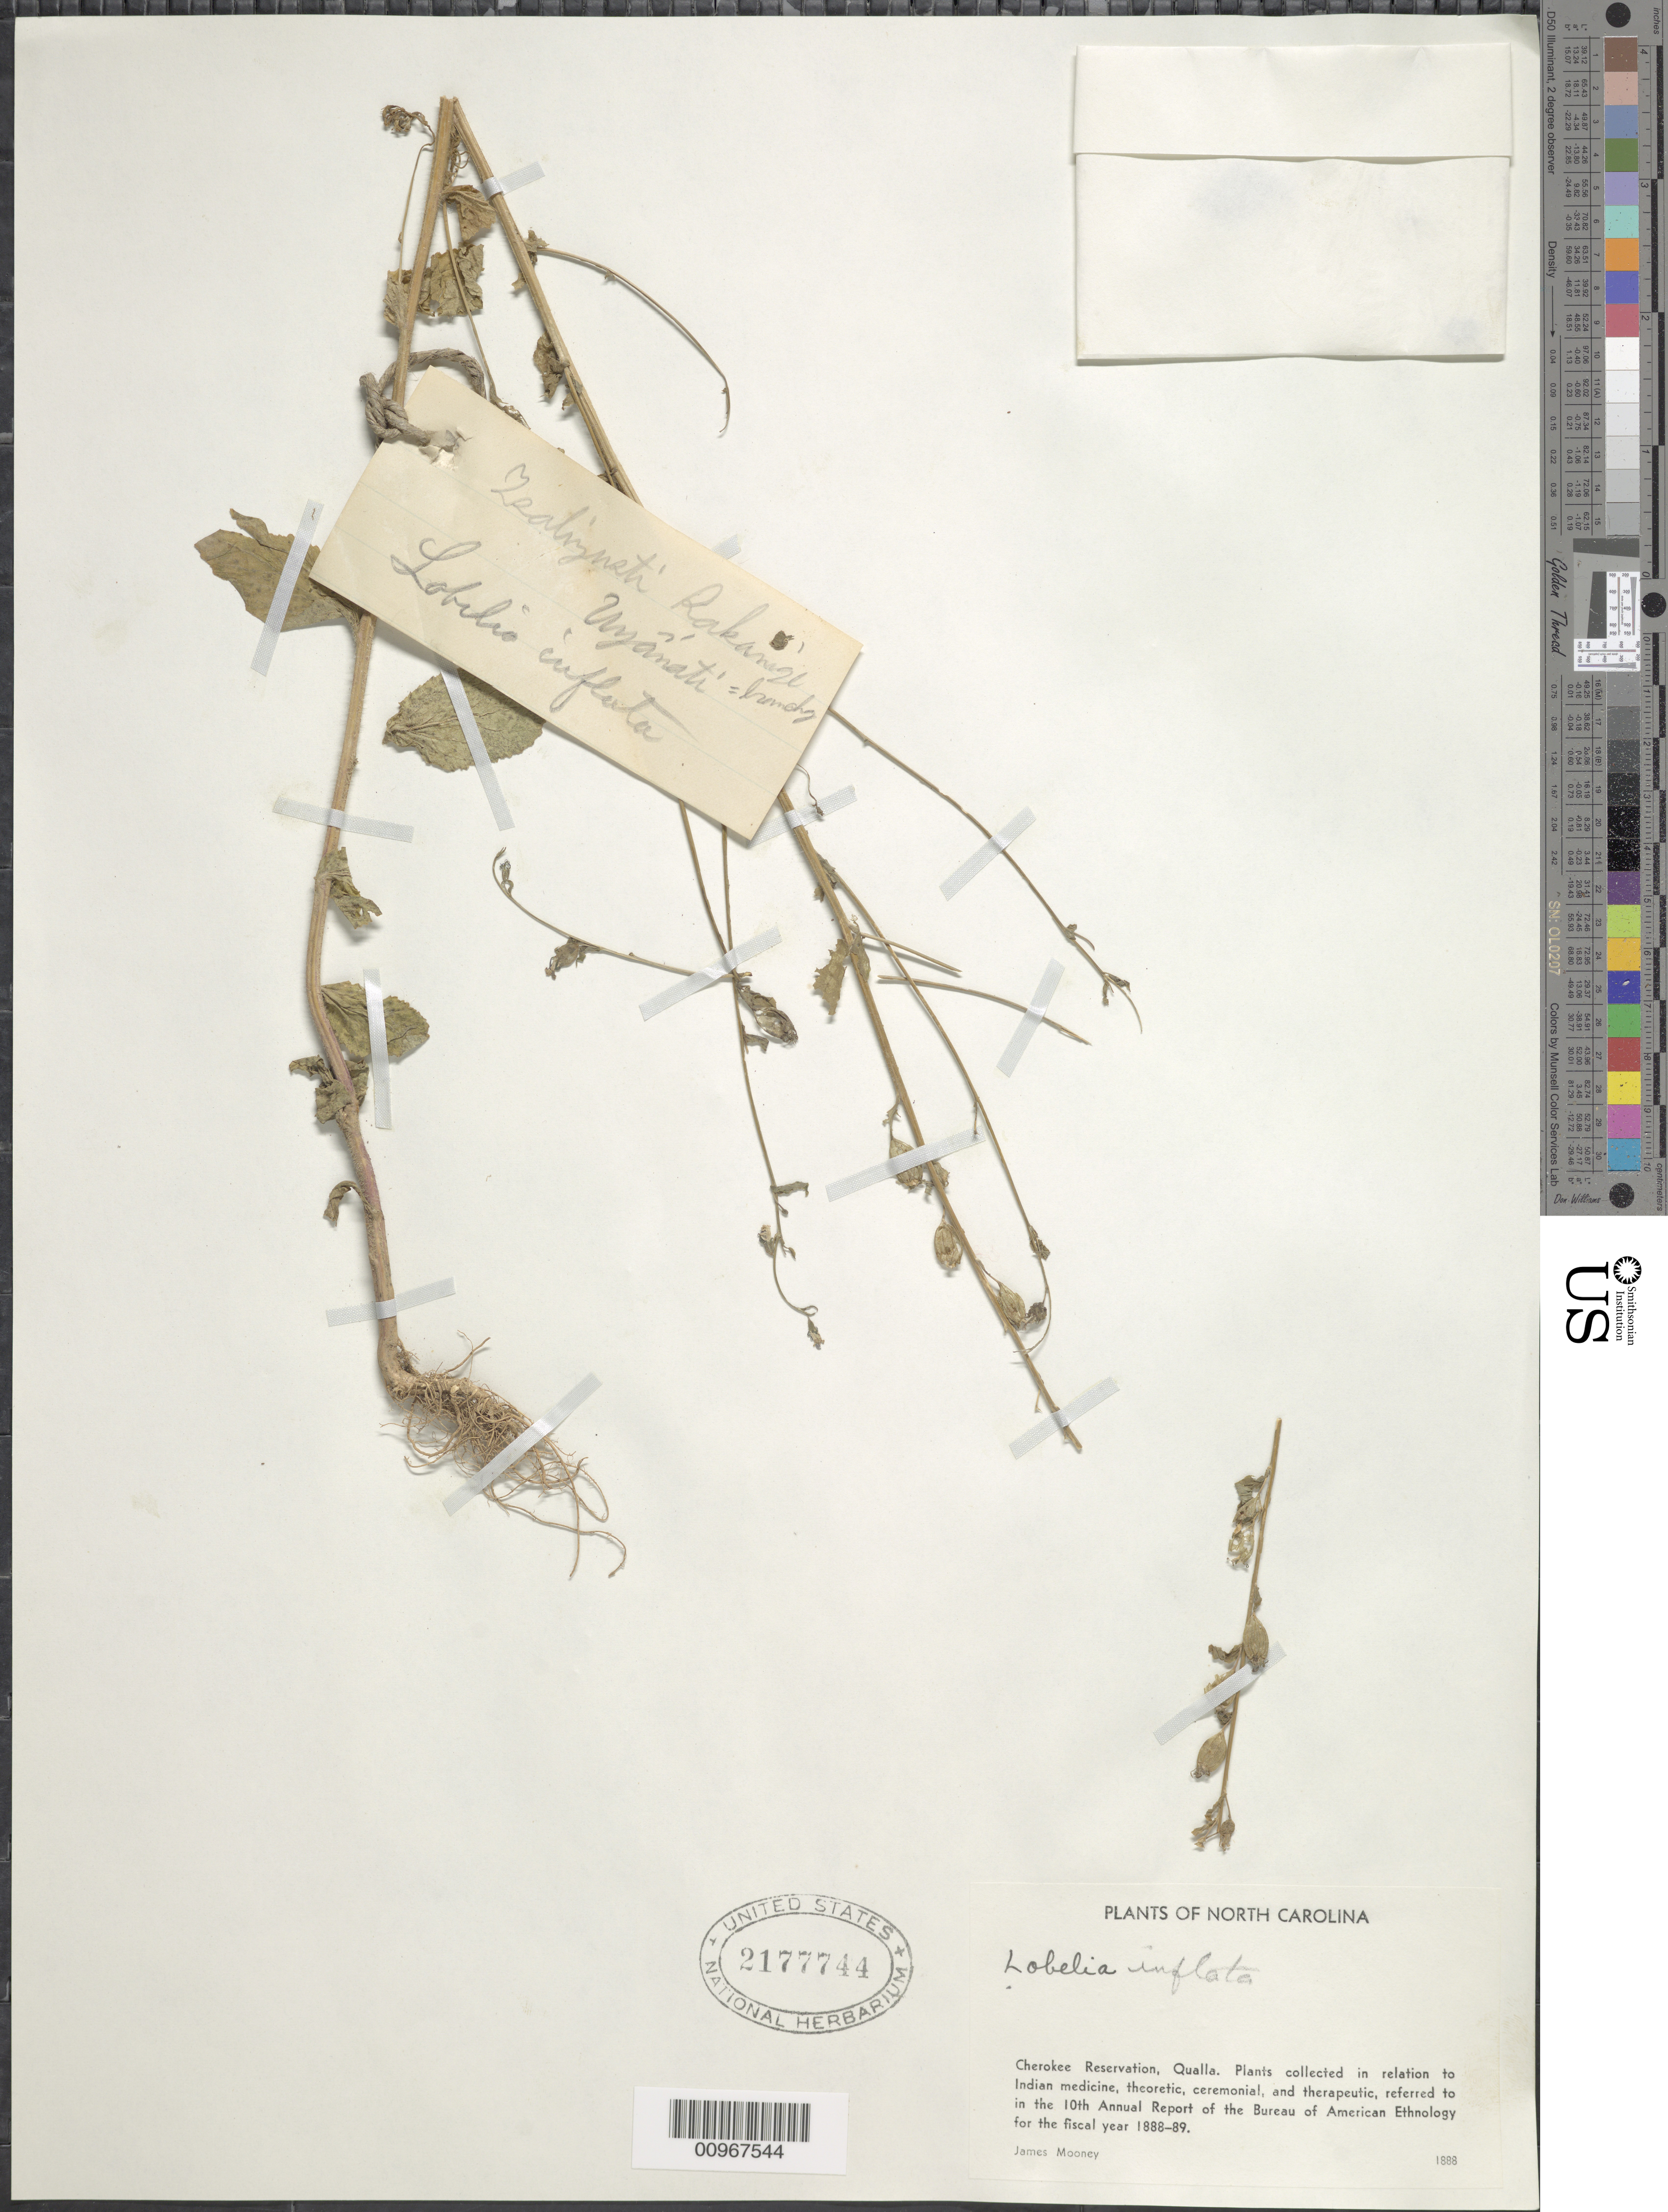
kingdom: Plantae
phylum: Tracheophyta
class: Magnoliopsida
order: Asterales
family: Campanulaceae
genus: Lobelia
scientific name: Lobelia inflata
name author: L.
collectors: J. Mooney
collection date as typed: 1888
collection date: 1888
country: United States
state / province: North Carolina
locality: Cherokee Reservation, Qualla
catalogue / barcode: US 2177744